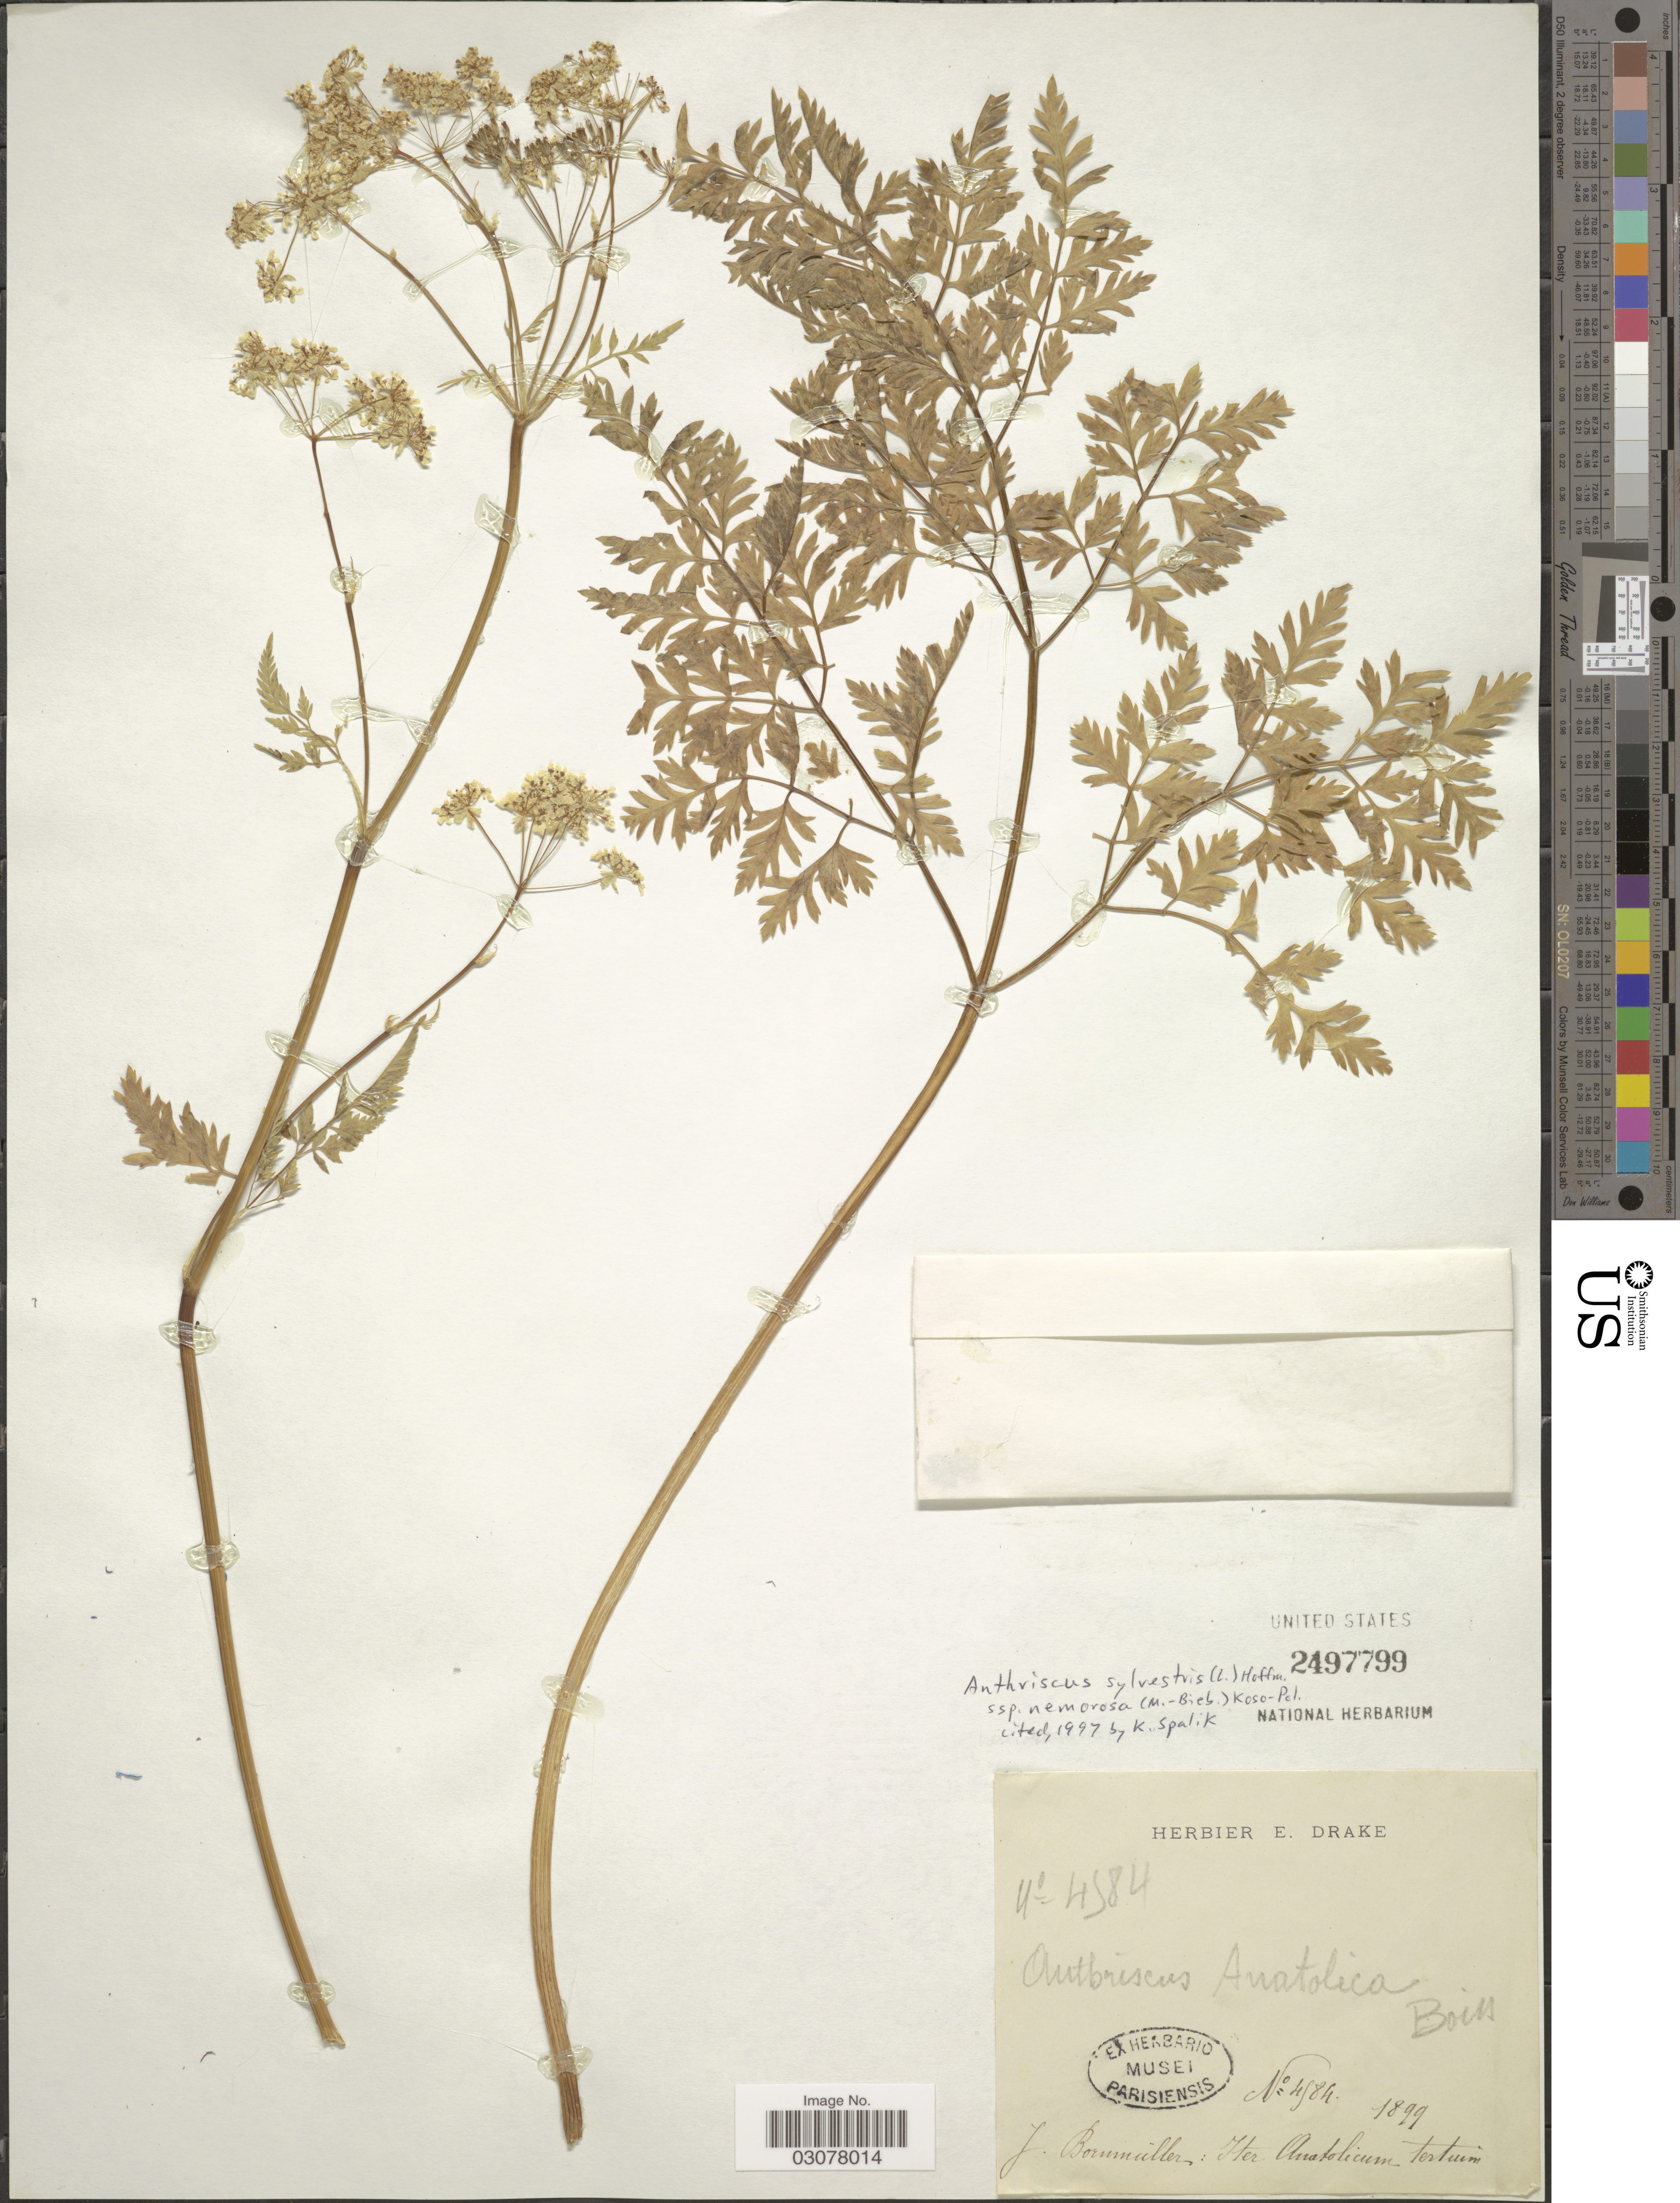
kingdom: Plantae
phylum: Tracheophyta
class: Magnoliopsida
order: Apiales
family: Apiaceae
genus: Anthriscus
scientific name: Anthriscus sylvestris subsp. nemorosa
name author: (L.) Hoffm.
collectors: J. Bornmüller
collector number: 4584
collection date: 1899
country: Turkey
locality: Iter Anatolicum tertium.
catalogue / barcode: US 2497799